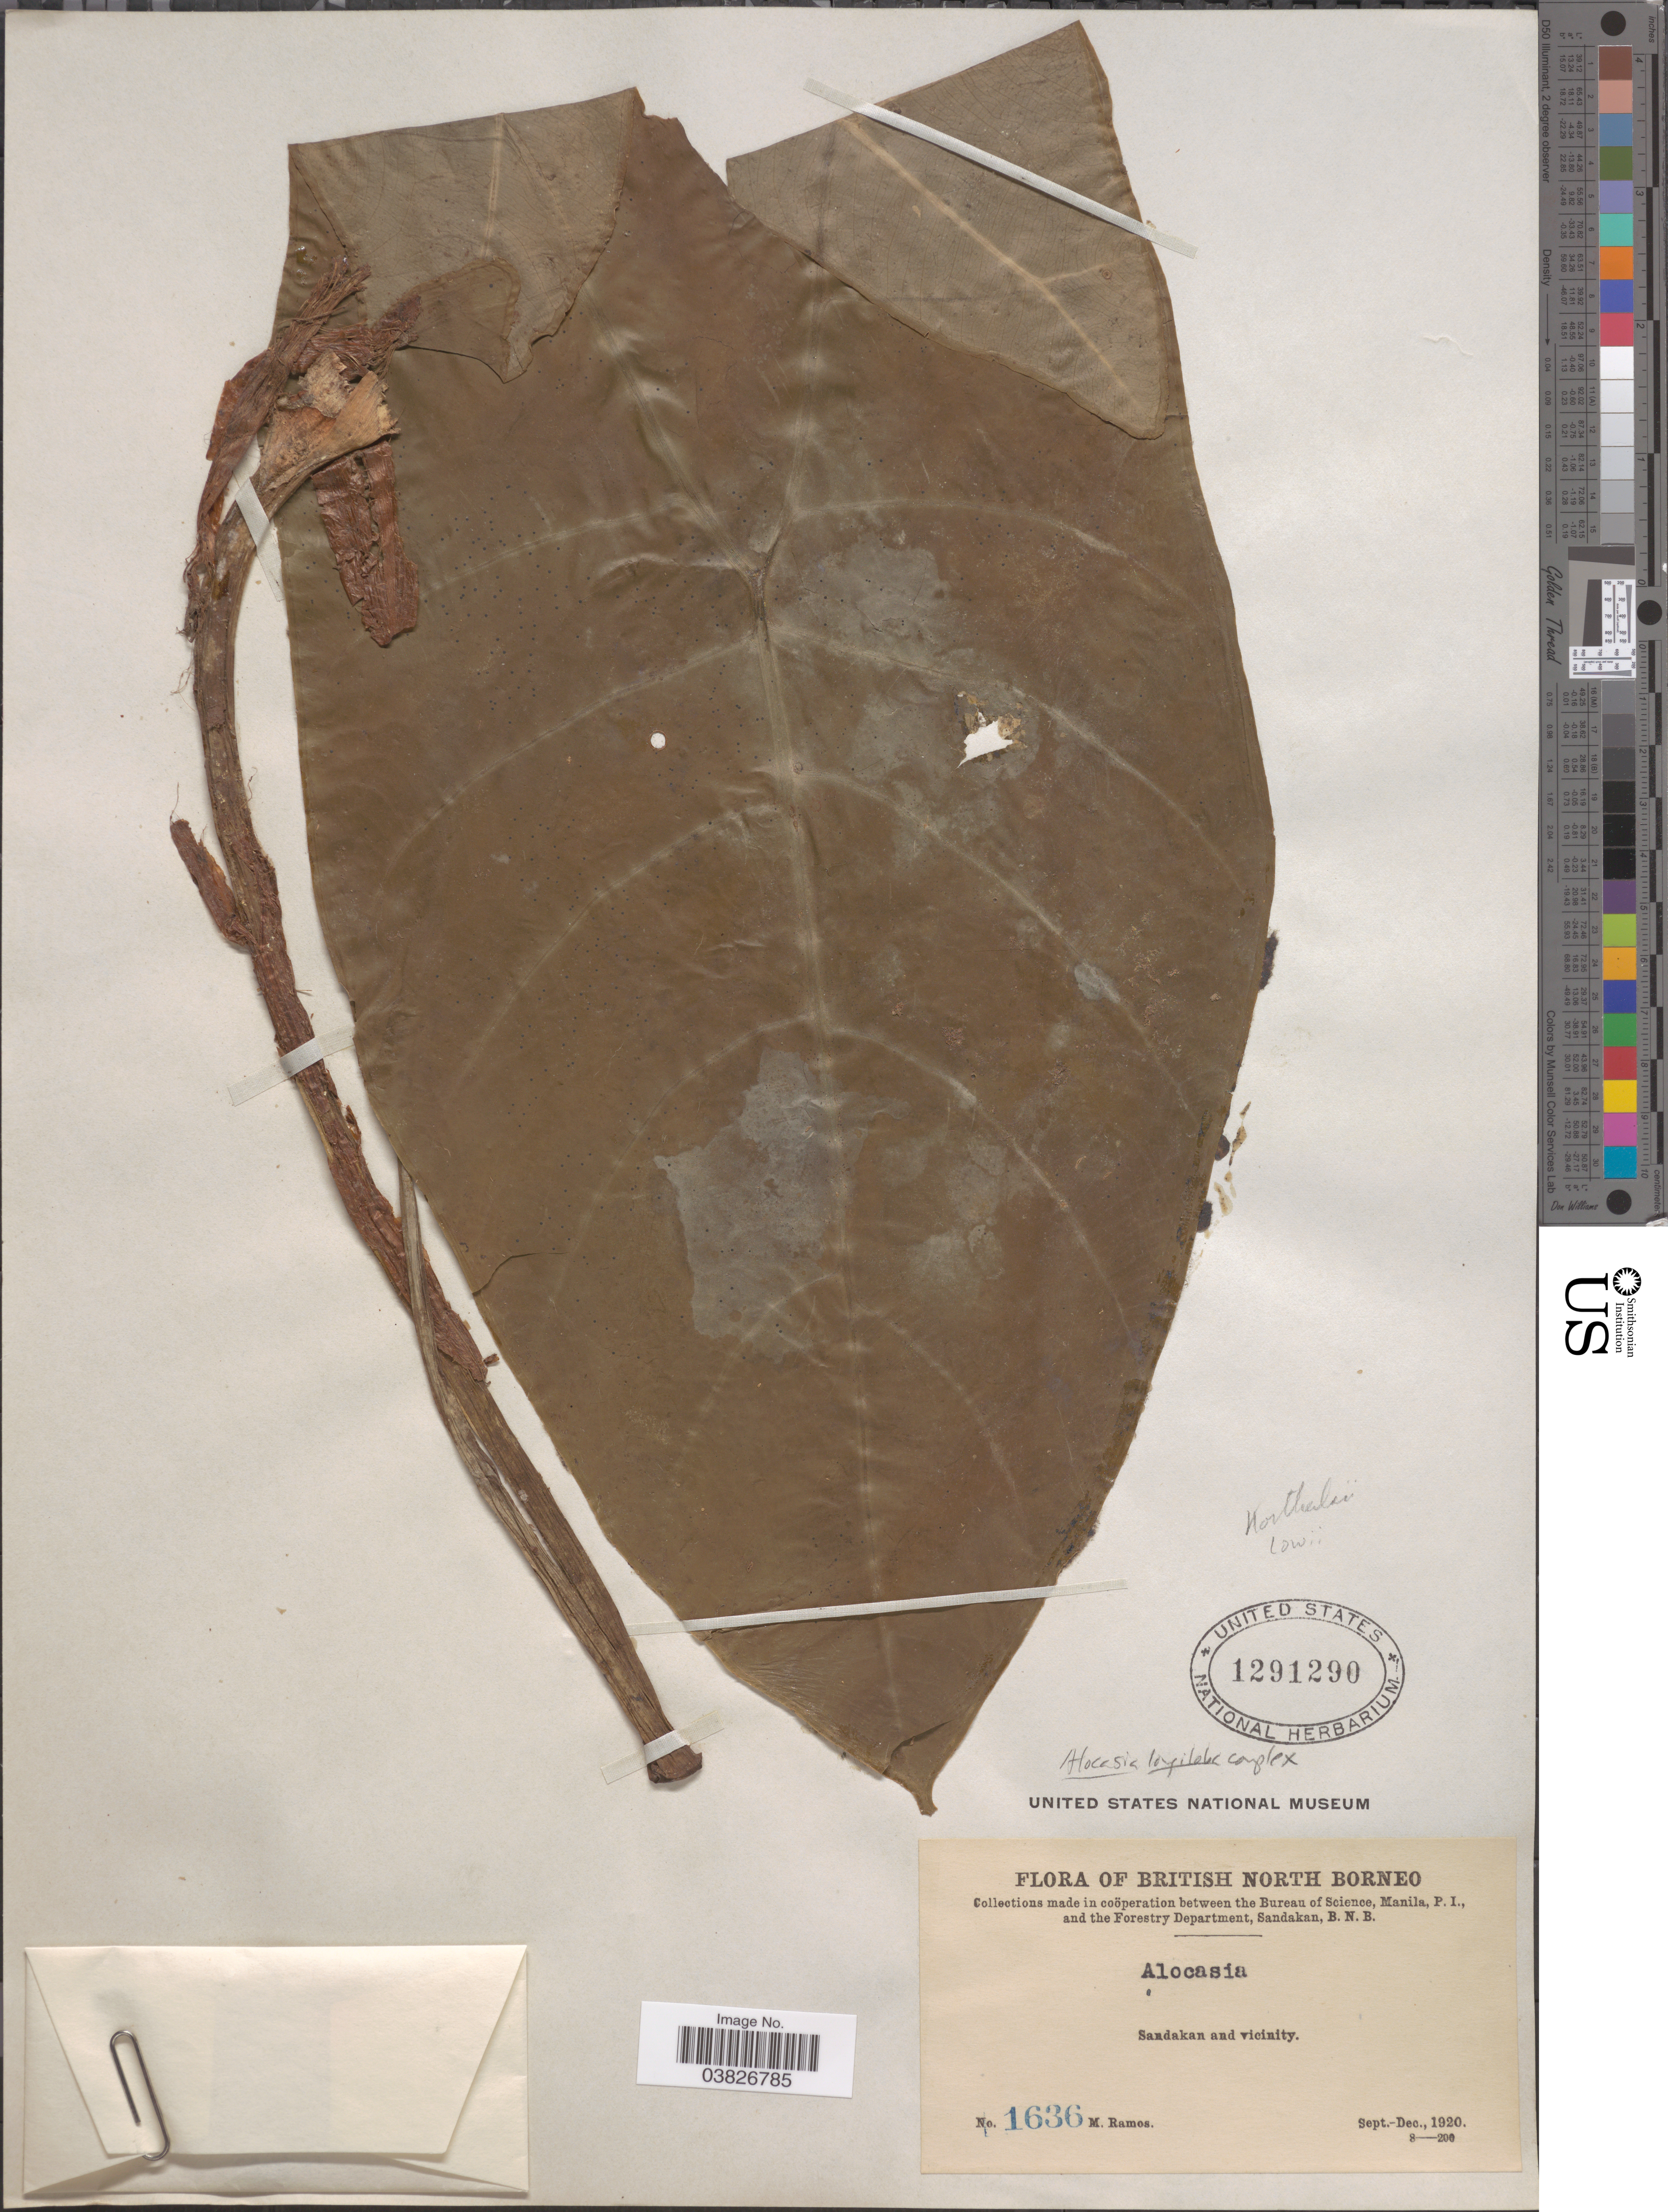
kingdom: Plantae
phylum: Tracheophyta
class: Liliopsida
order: Alismatales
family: Araceae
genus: Alocasia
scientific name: Alocasia korthalsii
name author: Schott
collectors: M. Ramos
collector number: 1636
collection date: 1920-09/1920-12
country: Malaysia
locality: British North Borneo. Sandakan and vicinity.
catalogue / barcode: US 1291290